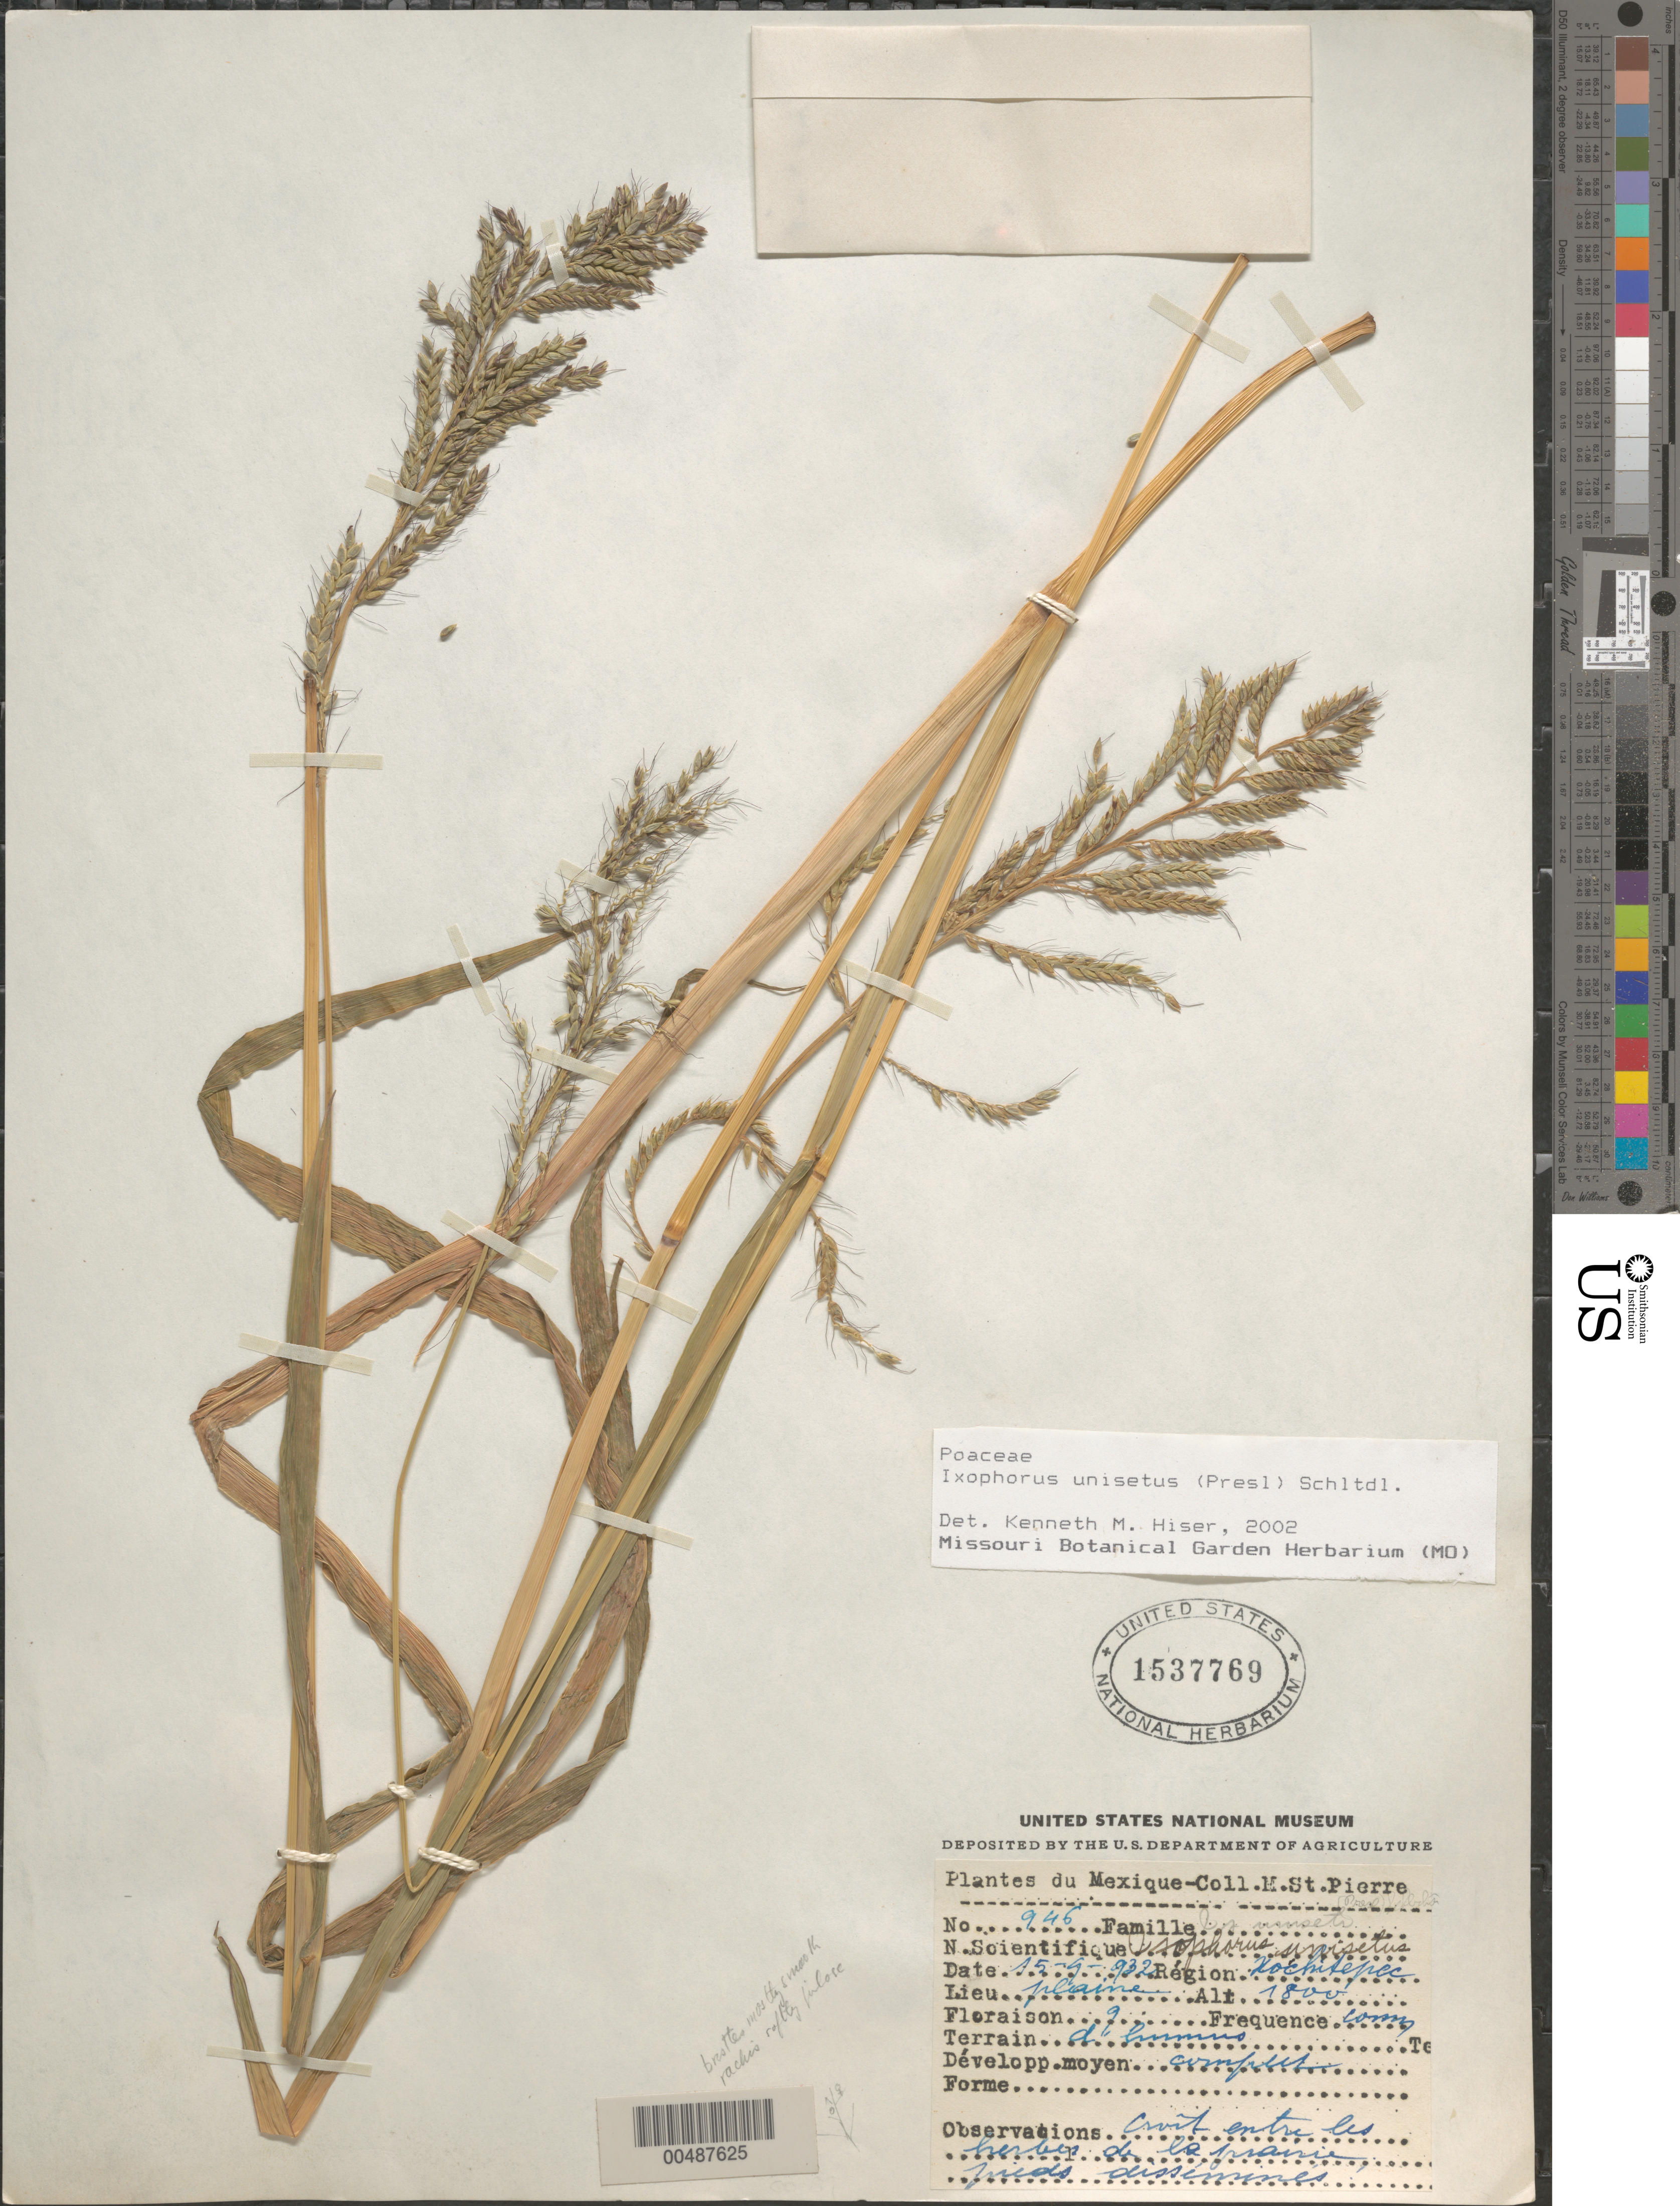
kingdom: Plantae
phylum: Tracheophyta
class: Liliopsida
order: Poales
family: Poaceae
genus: Ixophorus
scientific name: Ixophorus unisetus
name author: (J. Presl) Schltdl.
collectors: M. Saint-Pierre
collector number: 946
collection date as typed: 15 Sep 1932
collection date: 1932-09-15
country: Mexico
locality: Xochitepec, plaine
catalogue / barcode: US 1537769